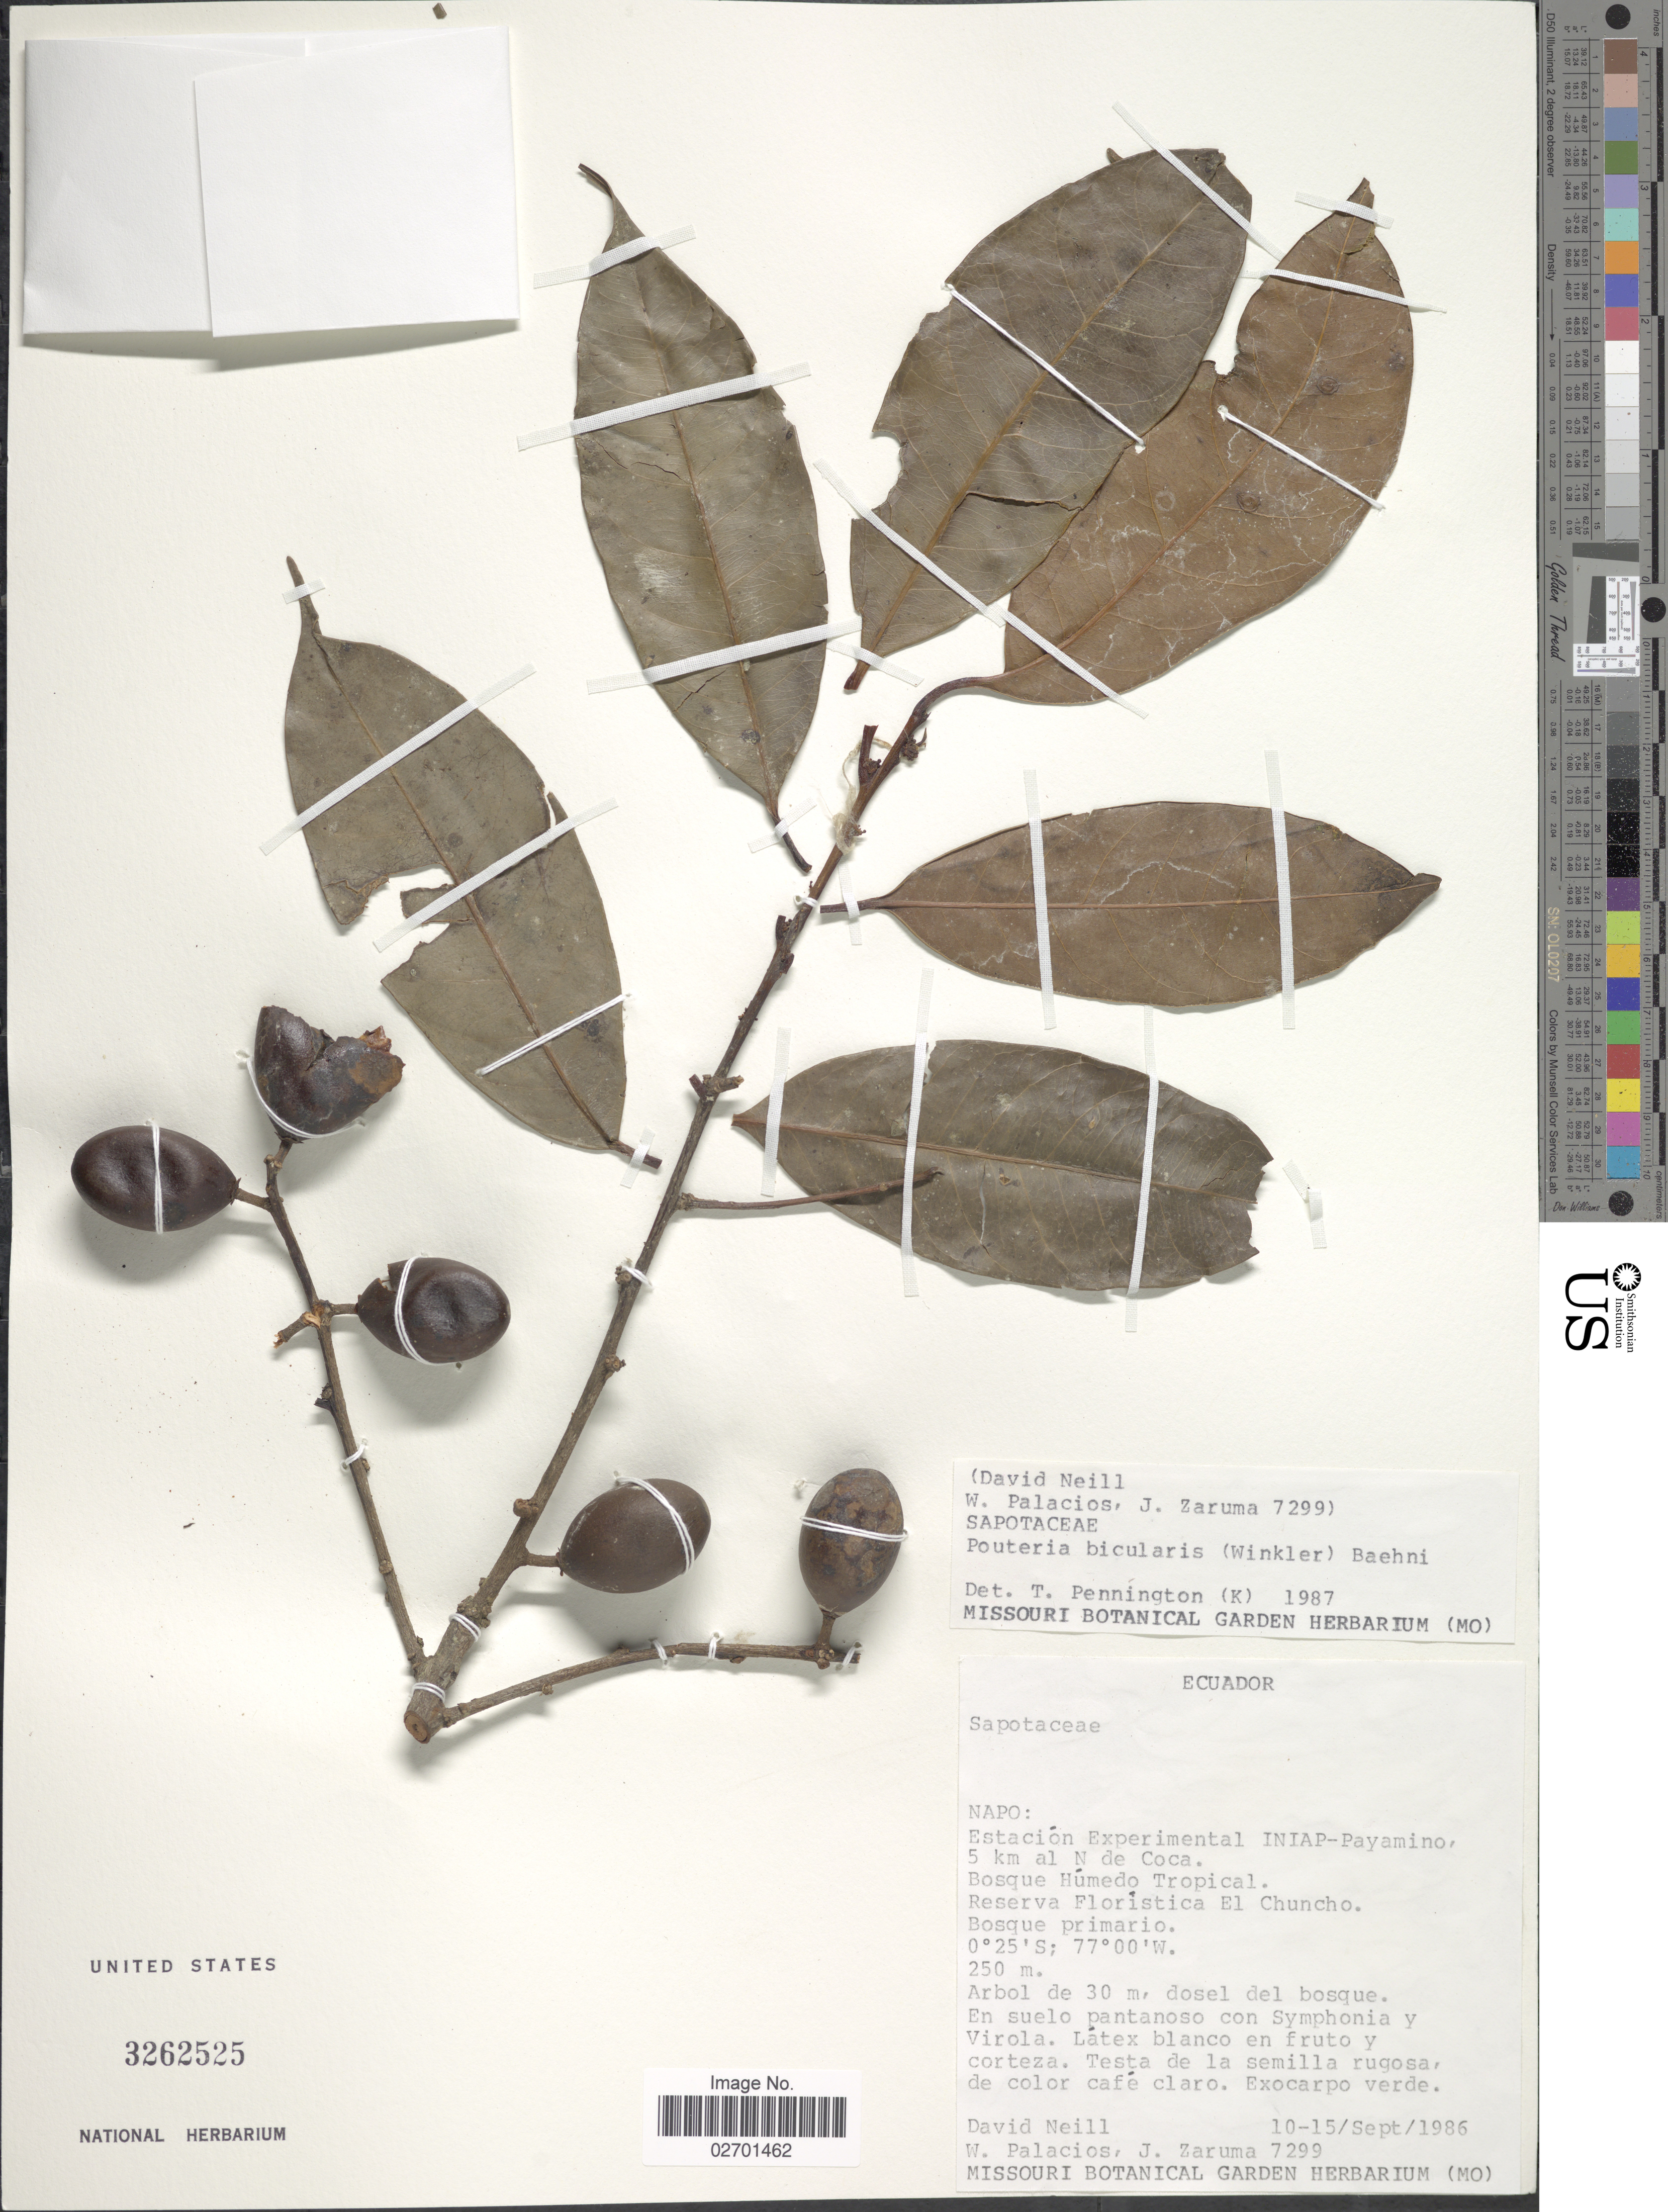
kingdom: Plantae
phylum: Tracheophyta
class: Magnoliopsida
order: Ericales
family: Sapotaceae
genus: Pouteria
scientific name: Pouteria bilocularis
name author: (H.J.P. Winkl.) Baehni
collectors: D. Neill, W. Palacios & J. Zaruma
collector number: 7299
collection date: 1986-09-10/1986-09-15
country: Ecuador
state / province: Napo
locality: Estacion Experimental INIAP-Payamino, 5 km al N de Coca, Bosque Humedo Tropical, Reserva Floristica El Chuncho.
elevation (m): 250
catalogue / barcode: US 3262525